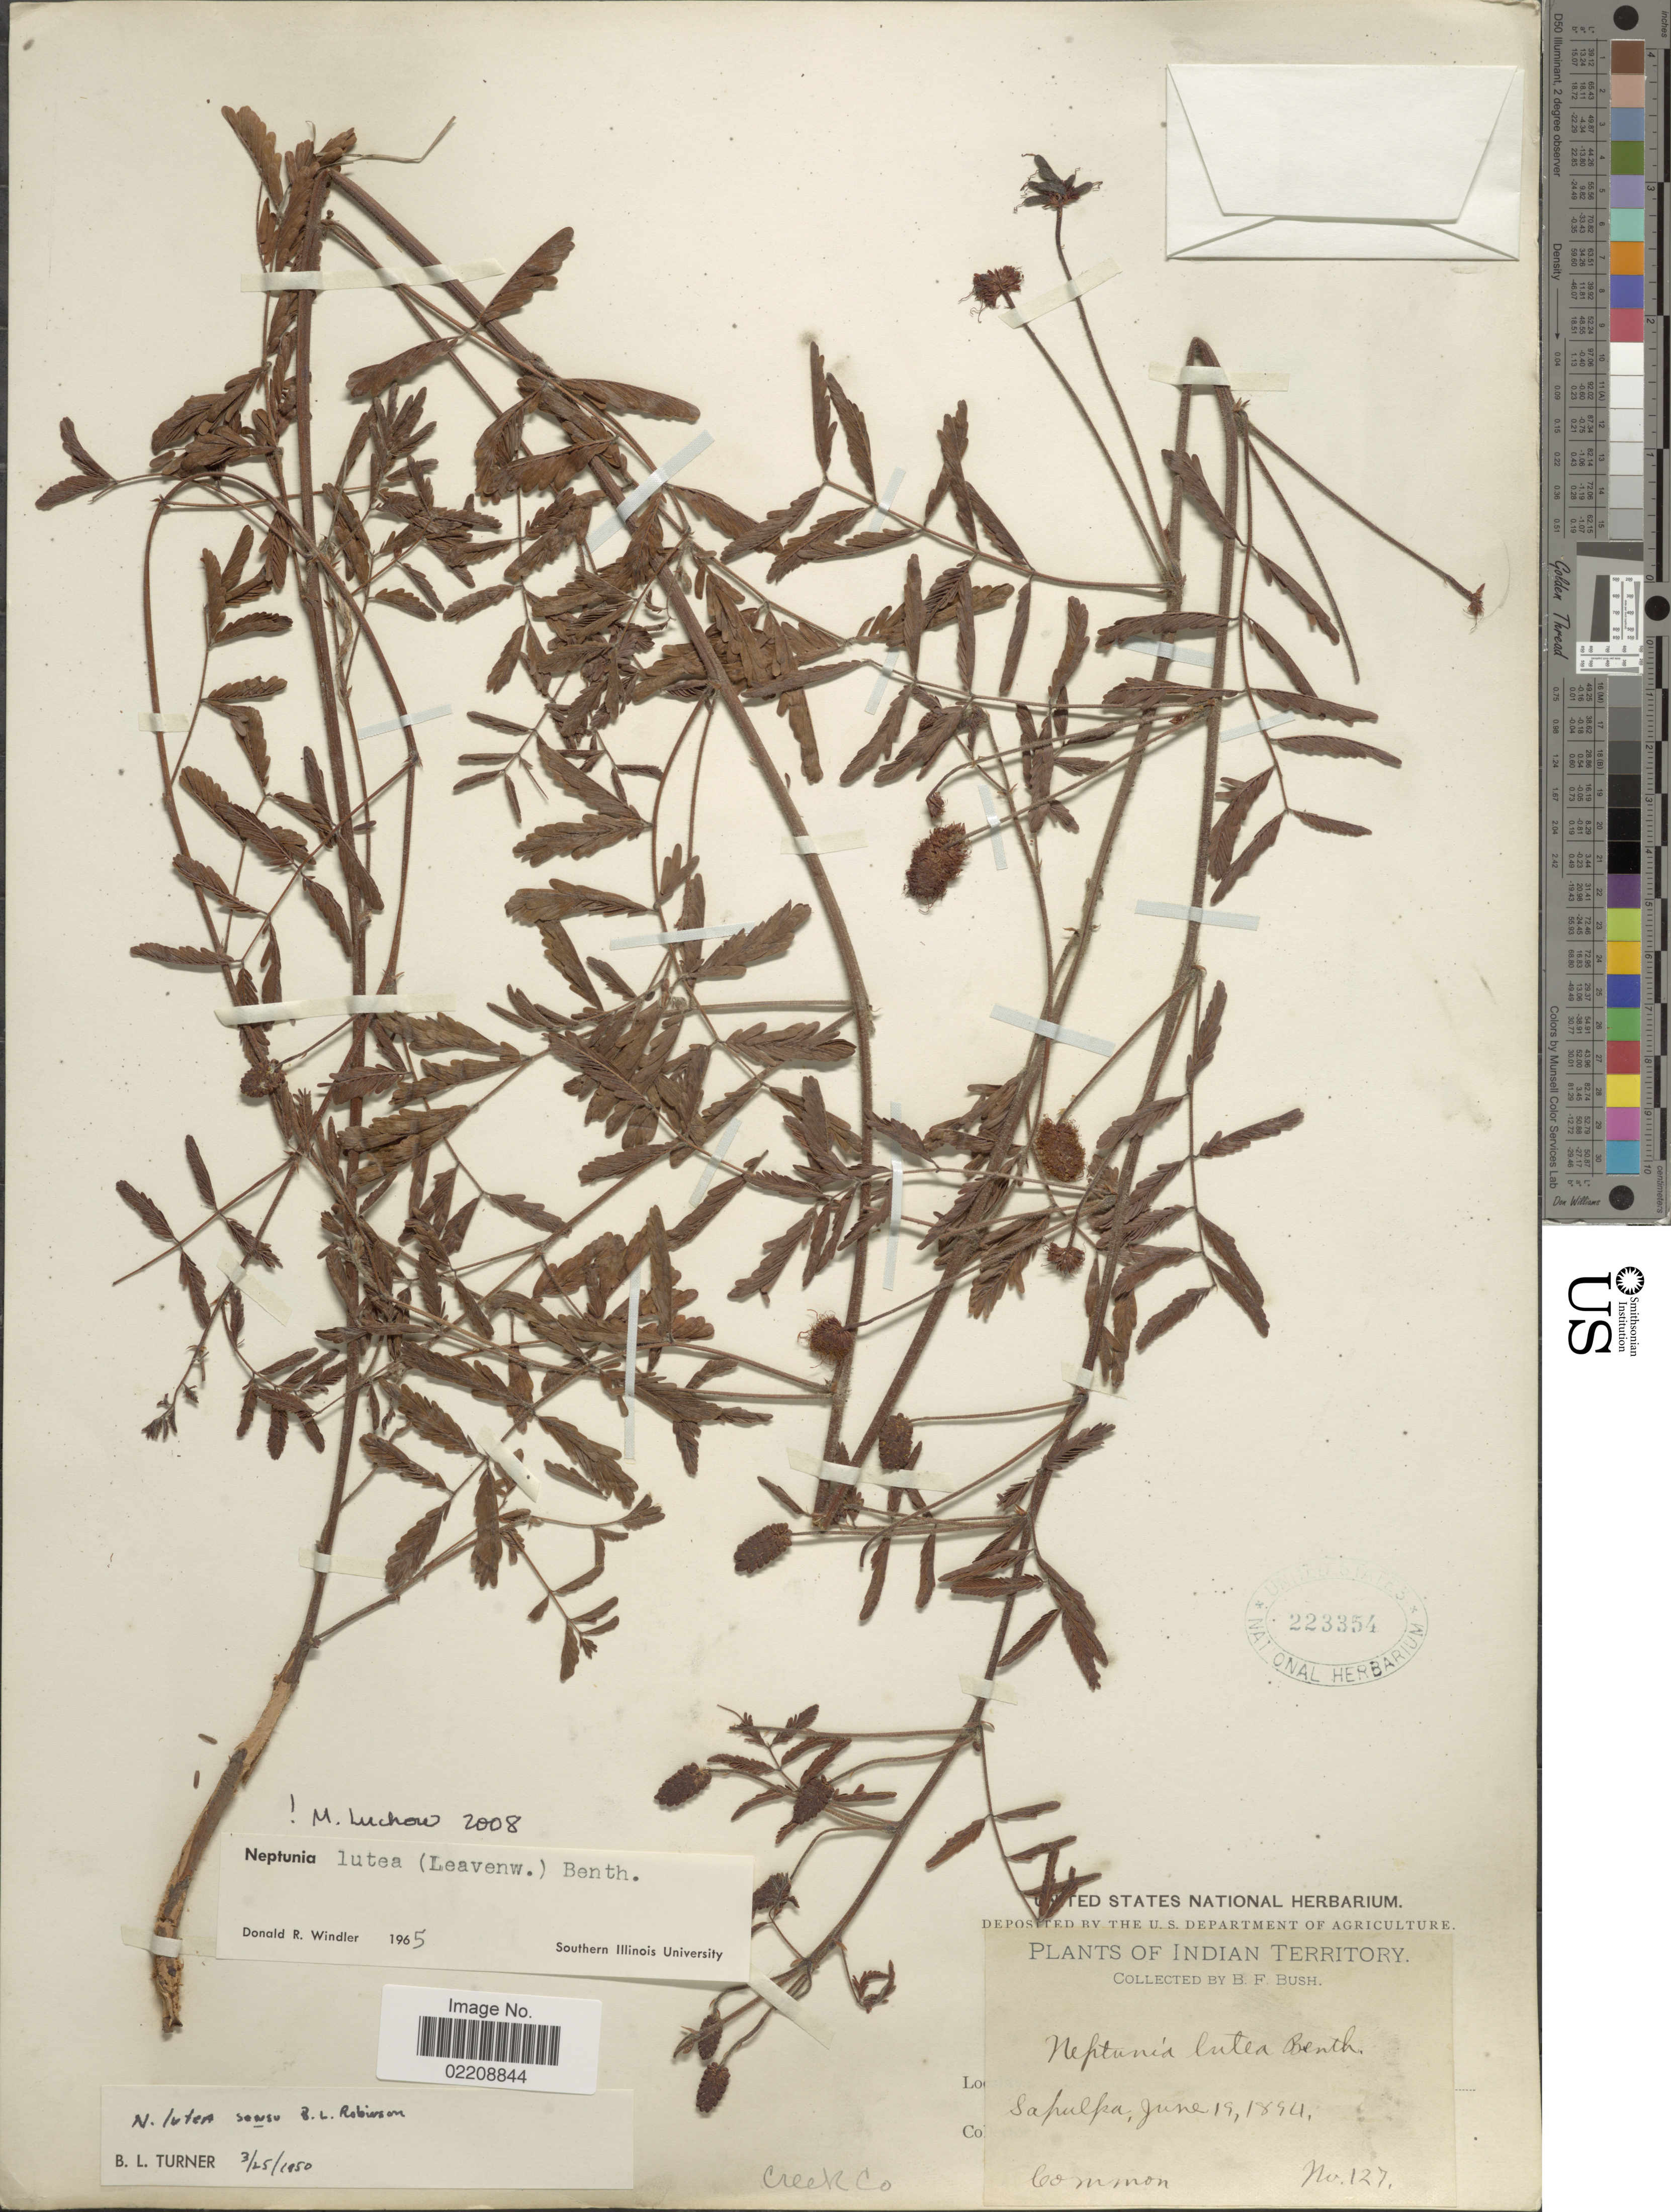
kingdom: Plantae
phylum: Tracheophyta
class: Magnoliopsida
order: Fabales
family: Fabaceae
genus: Neptunia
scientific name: Neptunia lutea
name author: (Leavenw.) Benth.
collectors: B. F. Bush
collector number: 127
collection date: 1894-06-19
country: United States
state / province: Oklahoma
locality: Indian Territory, Sapulpa, Creek Co.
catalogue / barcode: US 223354